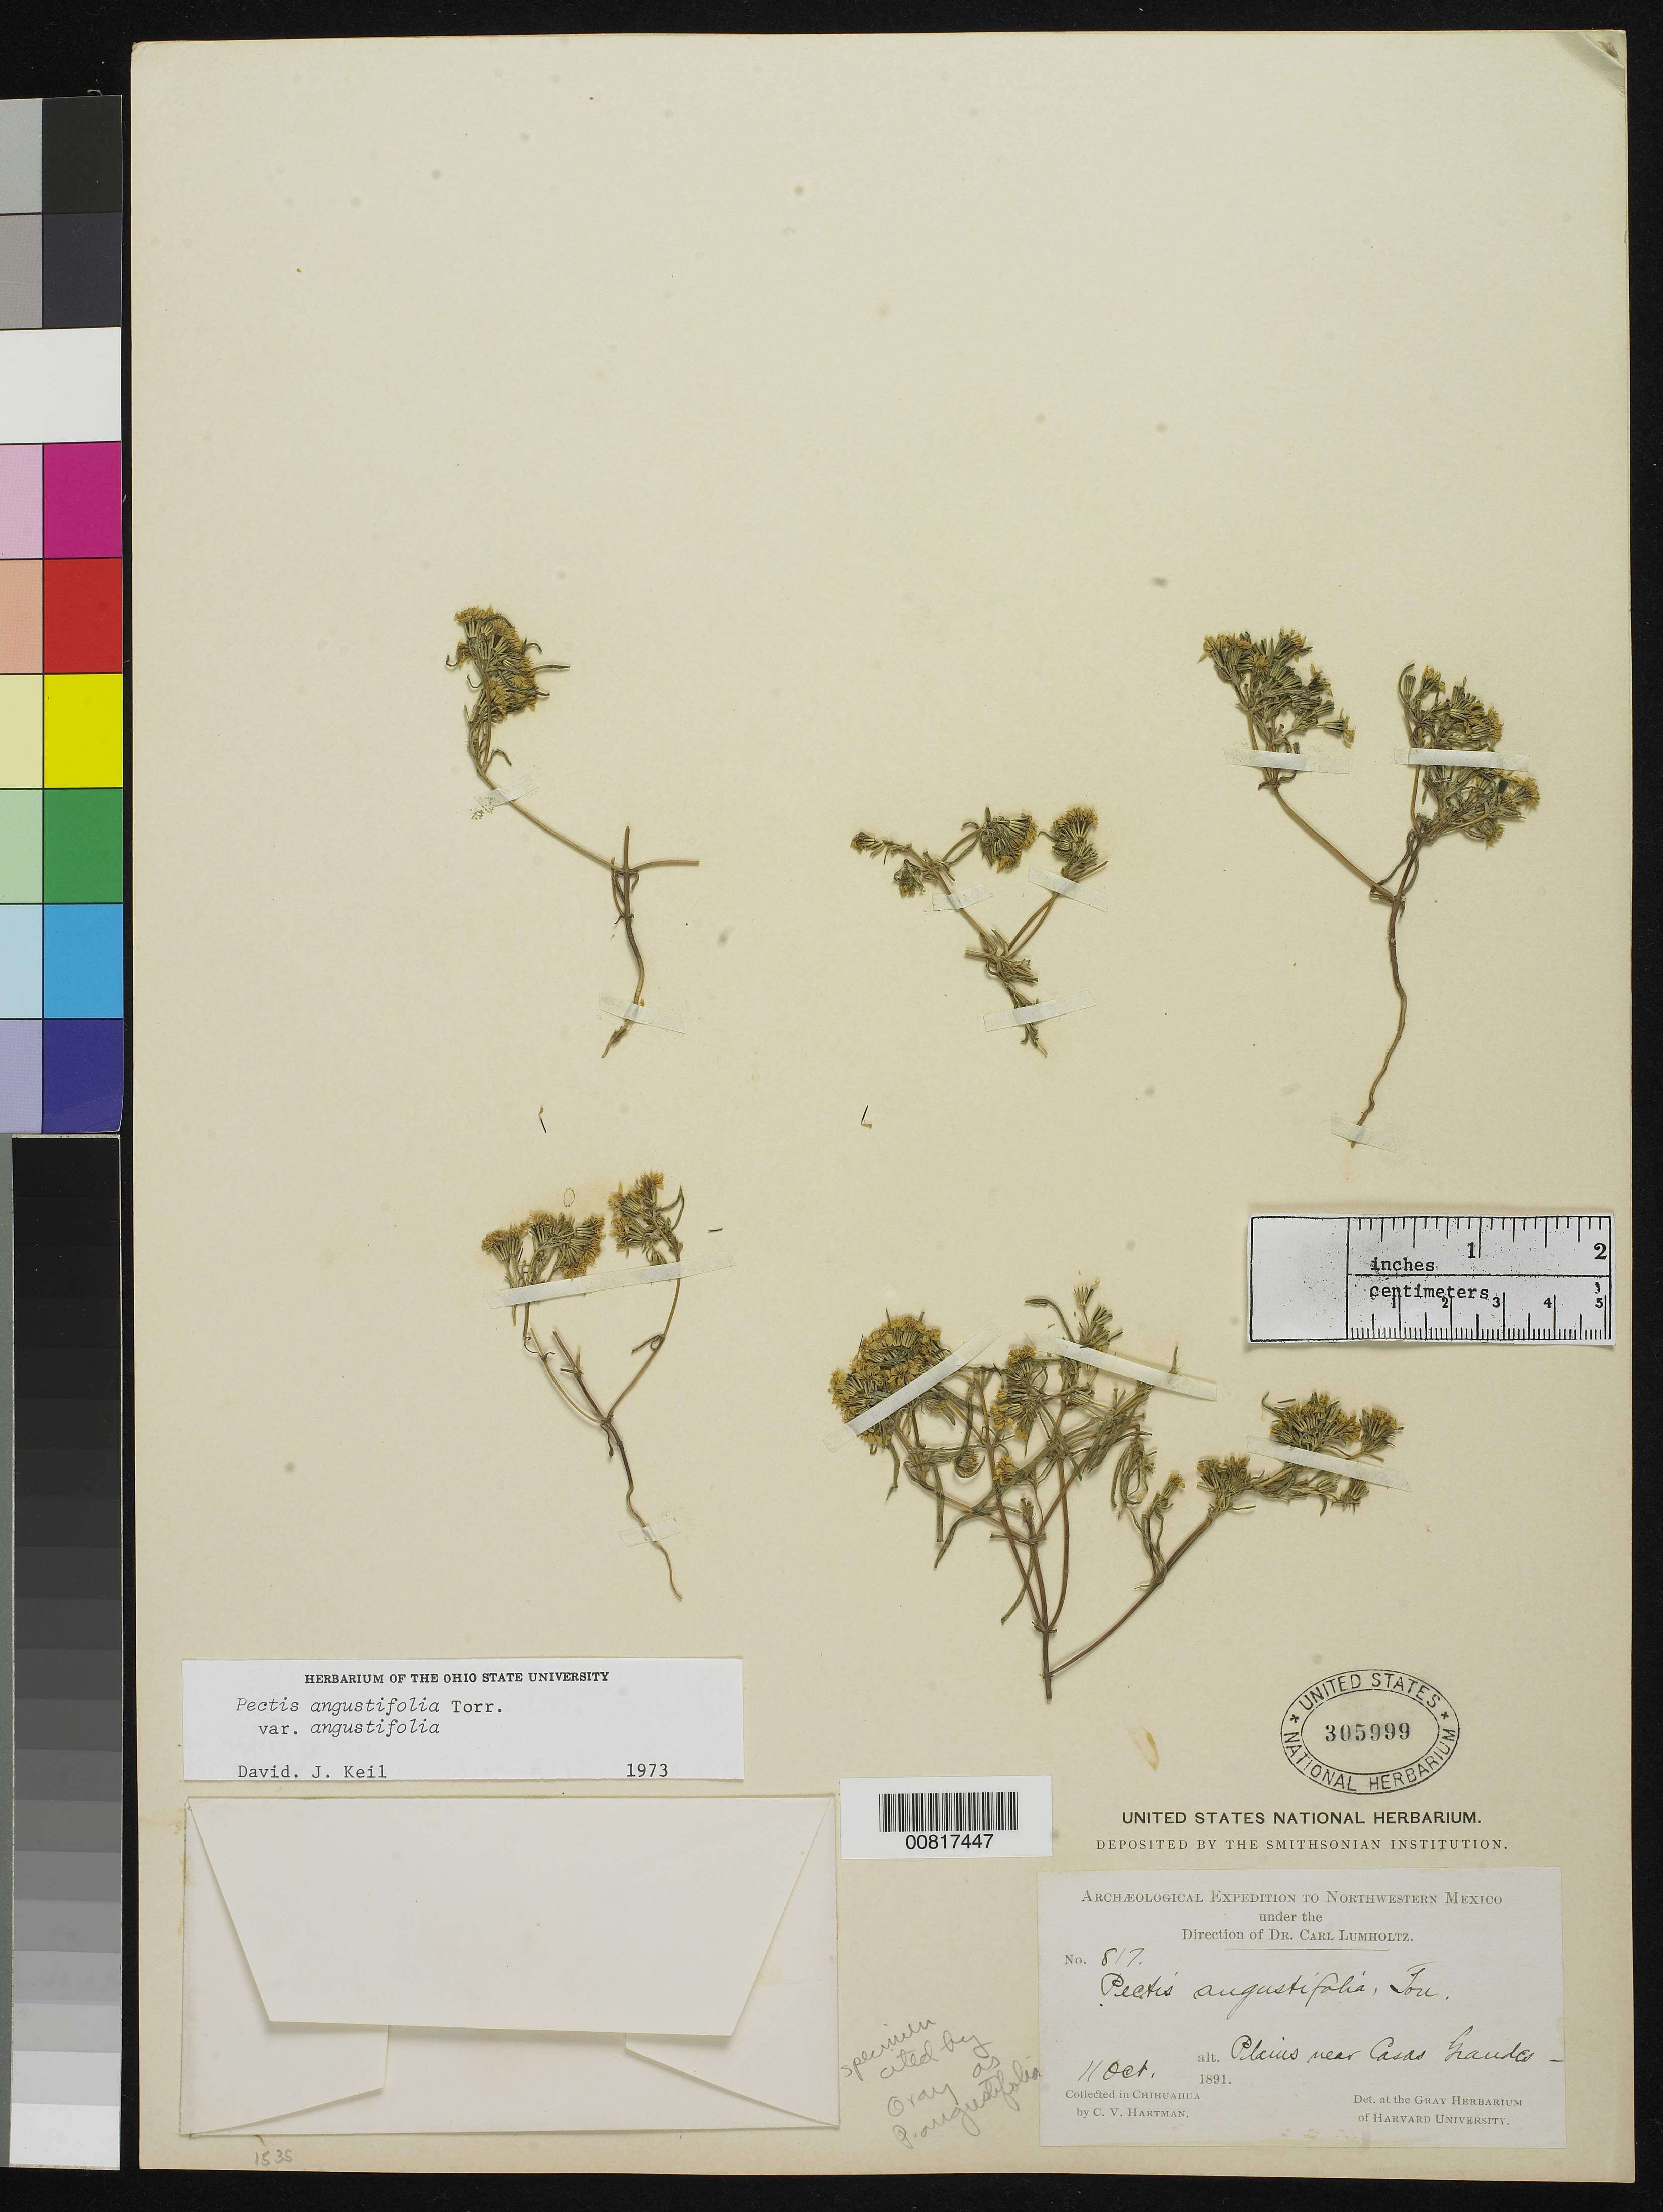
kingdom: Plantae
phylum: Tracheophyta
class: Magnoliopsida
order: Asterales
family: Asteraceae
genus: Pectis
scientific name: Pectis angustifolia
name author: Torr.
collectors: C. V. Hartman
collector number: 817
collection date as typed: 11 Oct 1891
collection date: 1891-10-11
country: Mexico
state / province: Chihuahua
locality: Plains near Casas Grandes, Chihuahua.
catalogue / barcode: US 305999